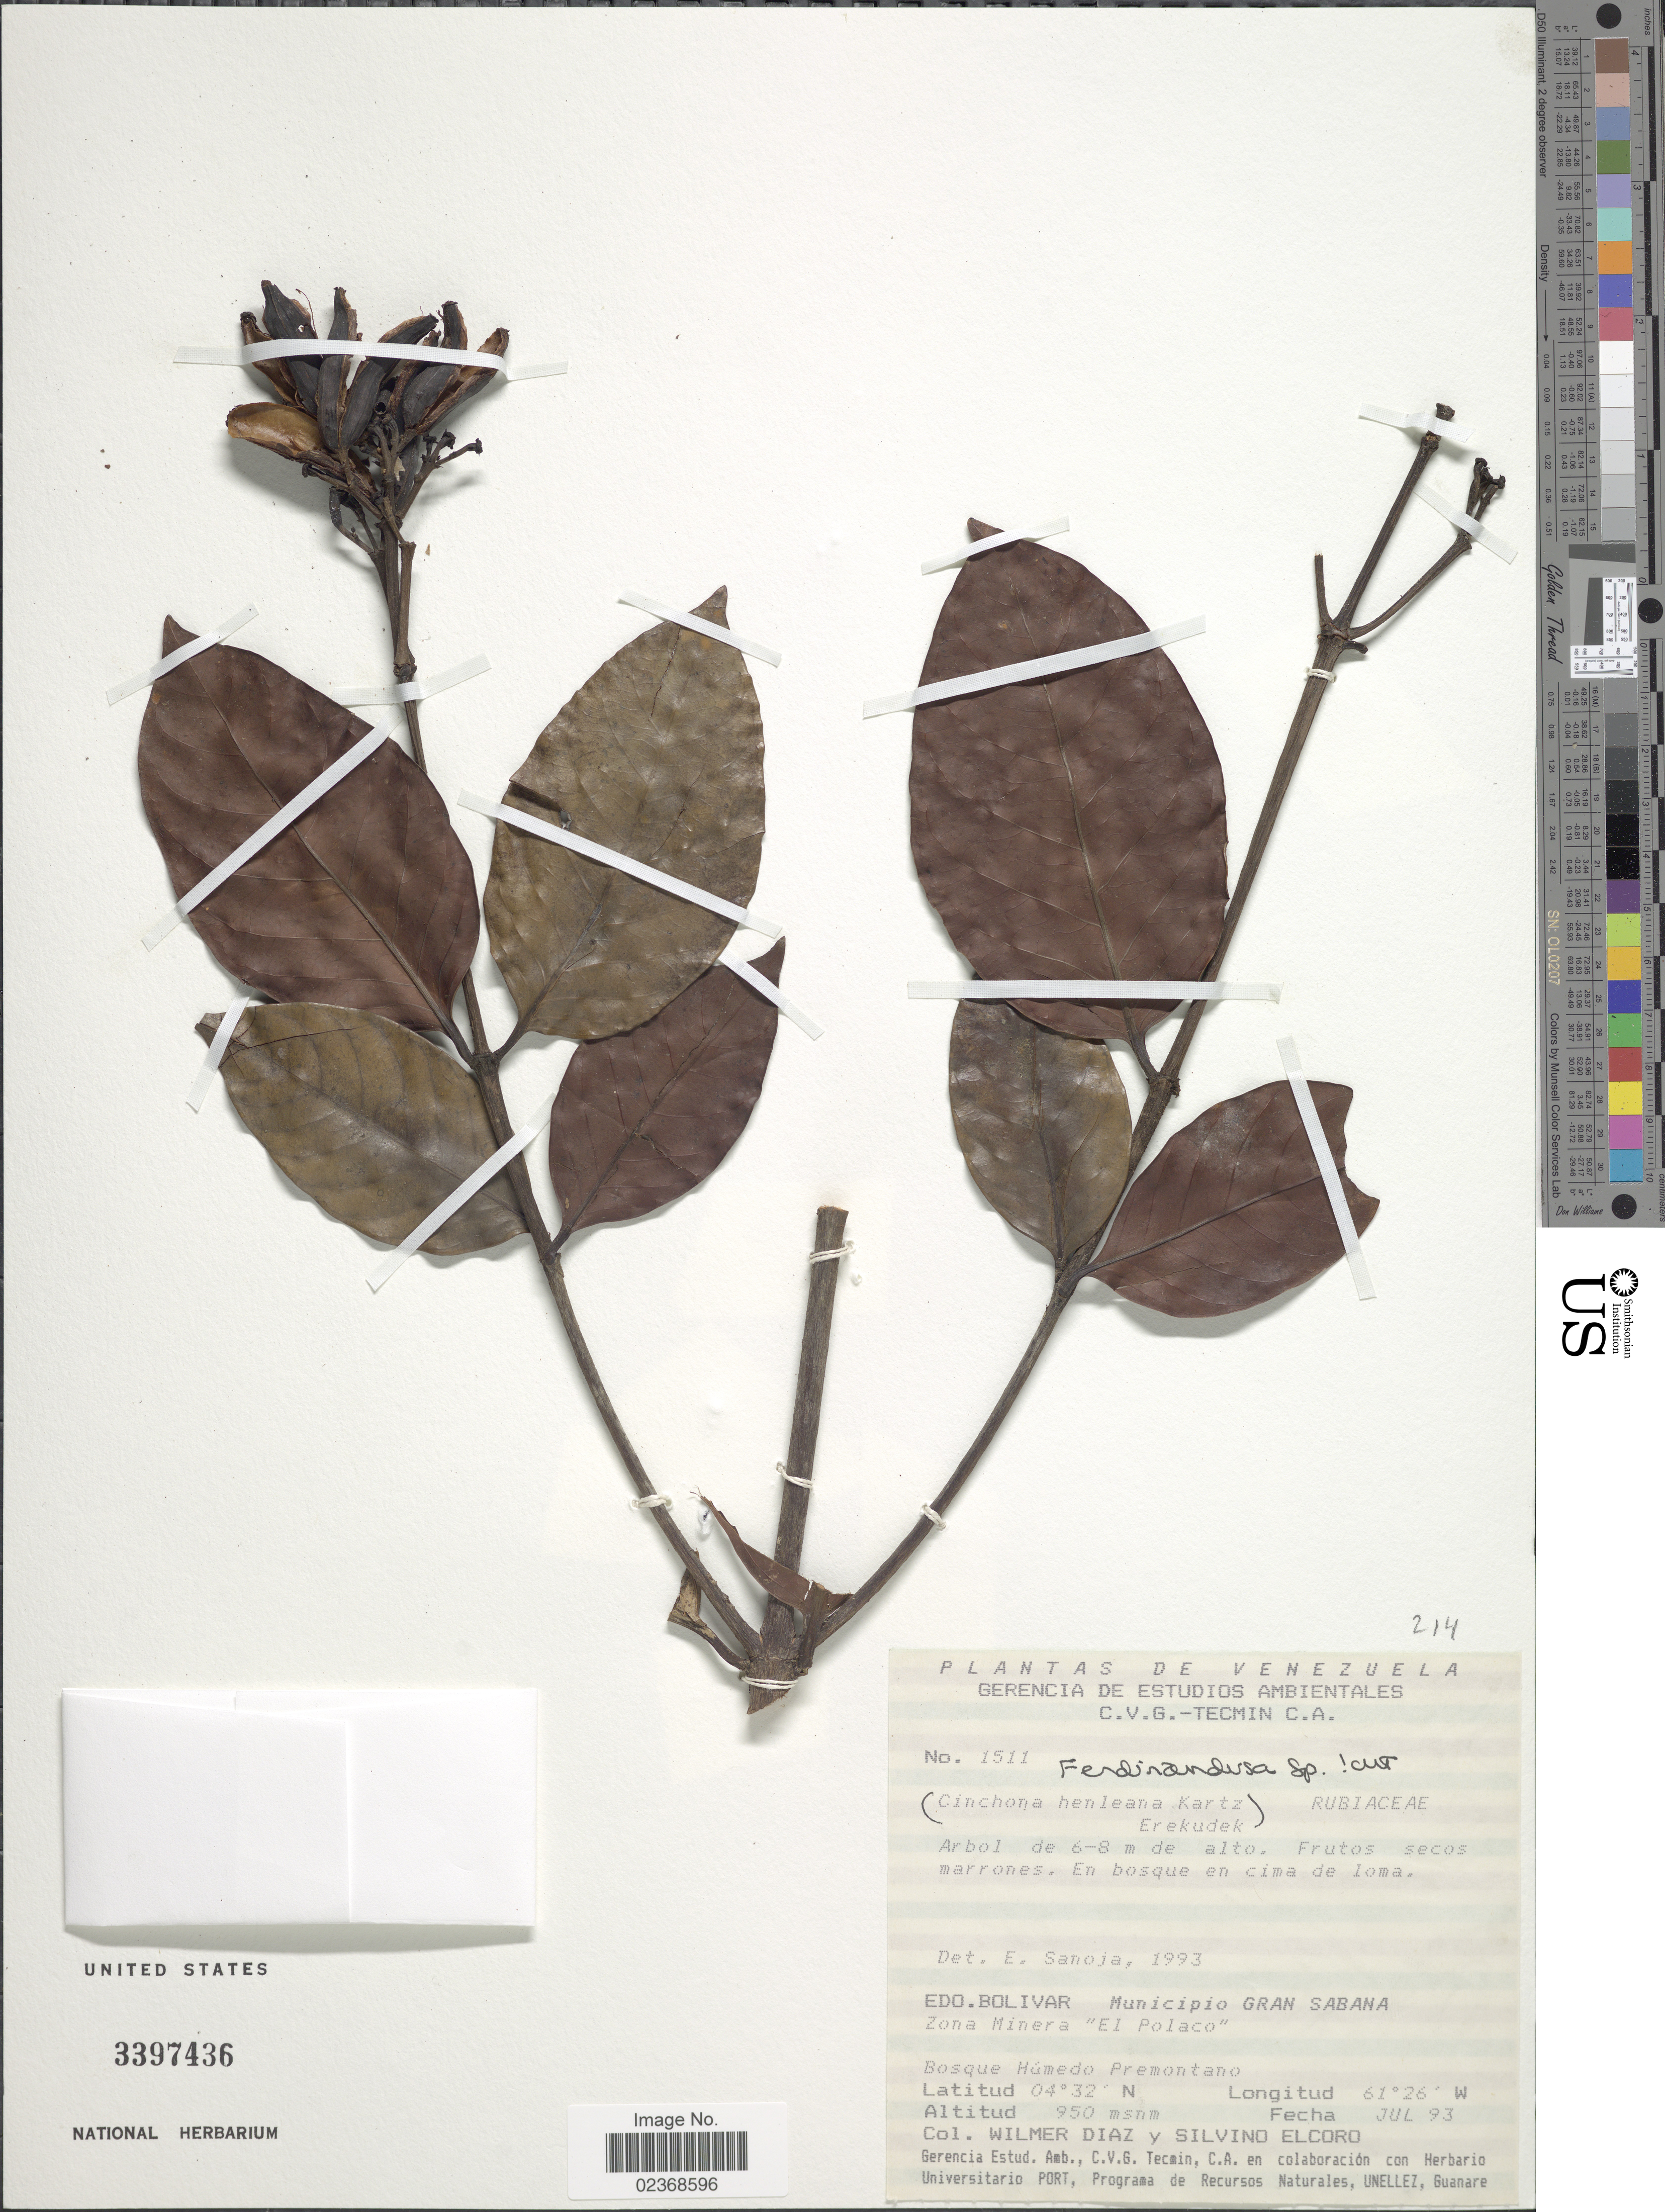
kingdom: Plantae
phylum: Tracheophyta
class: Magnoliopsida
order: Gentianales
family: Rubiaceae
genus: Ferdinandusa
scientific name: Ferdinandusa sp.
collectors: W. Díaz P. & S. Elcoro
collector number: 1511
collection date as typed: Transcribed d/m/y: /7/93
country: Venezuela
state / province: Bolivar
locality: Municipio Gran Sabana, Zona Minera "El Polaco"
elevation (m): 950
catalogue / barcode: US 3397436